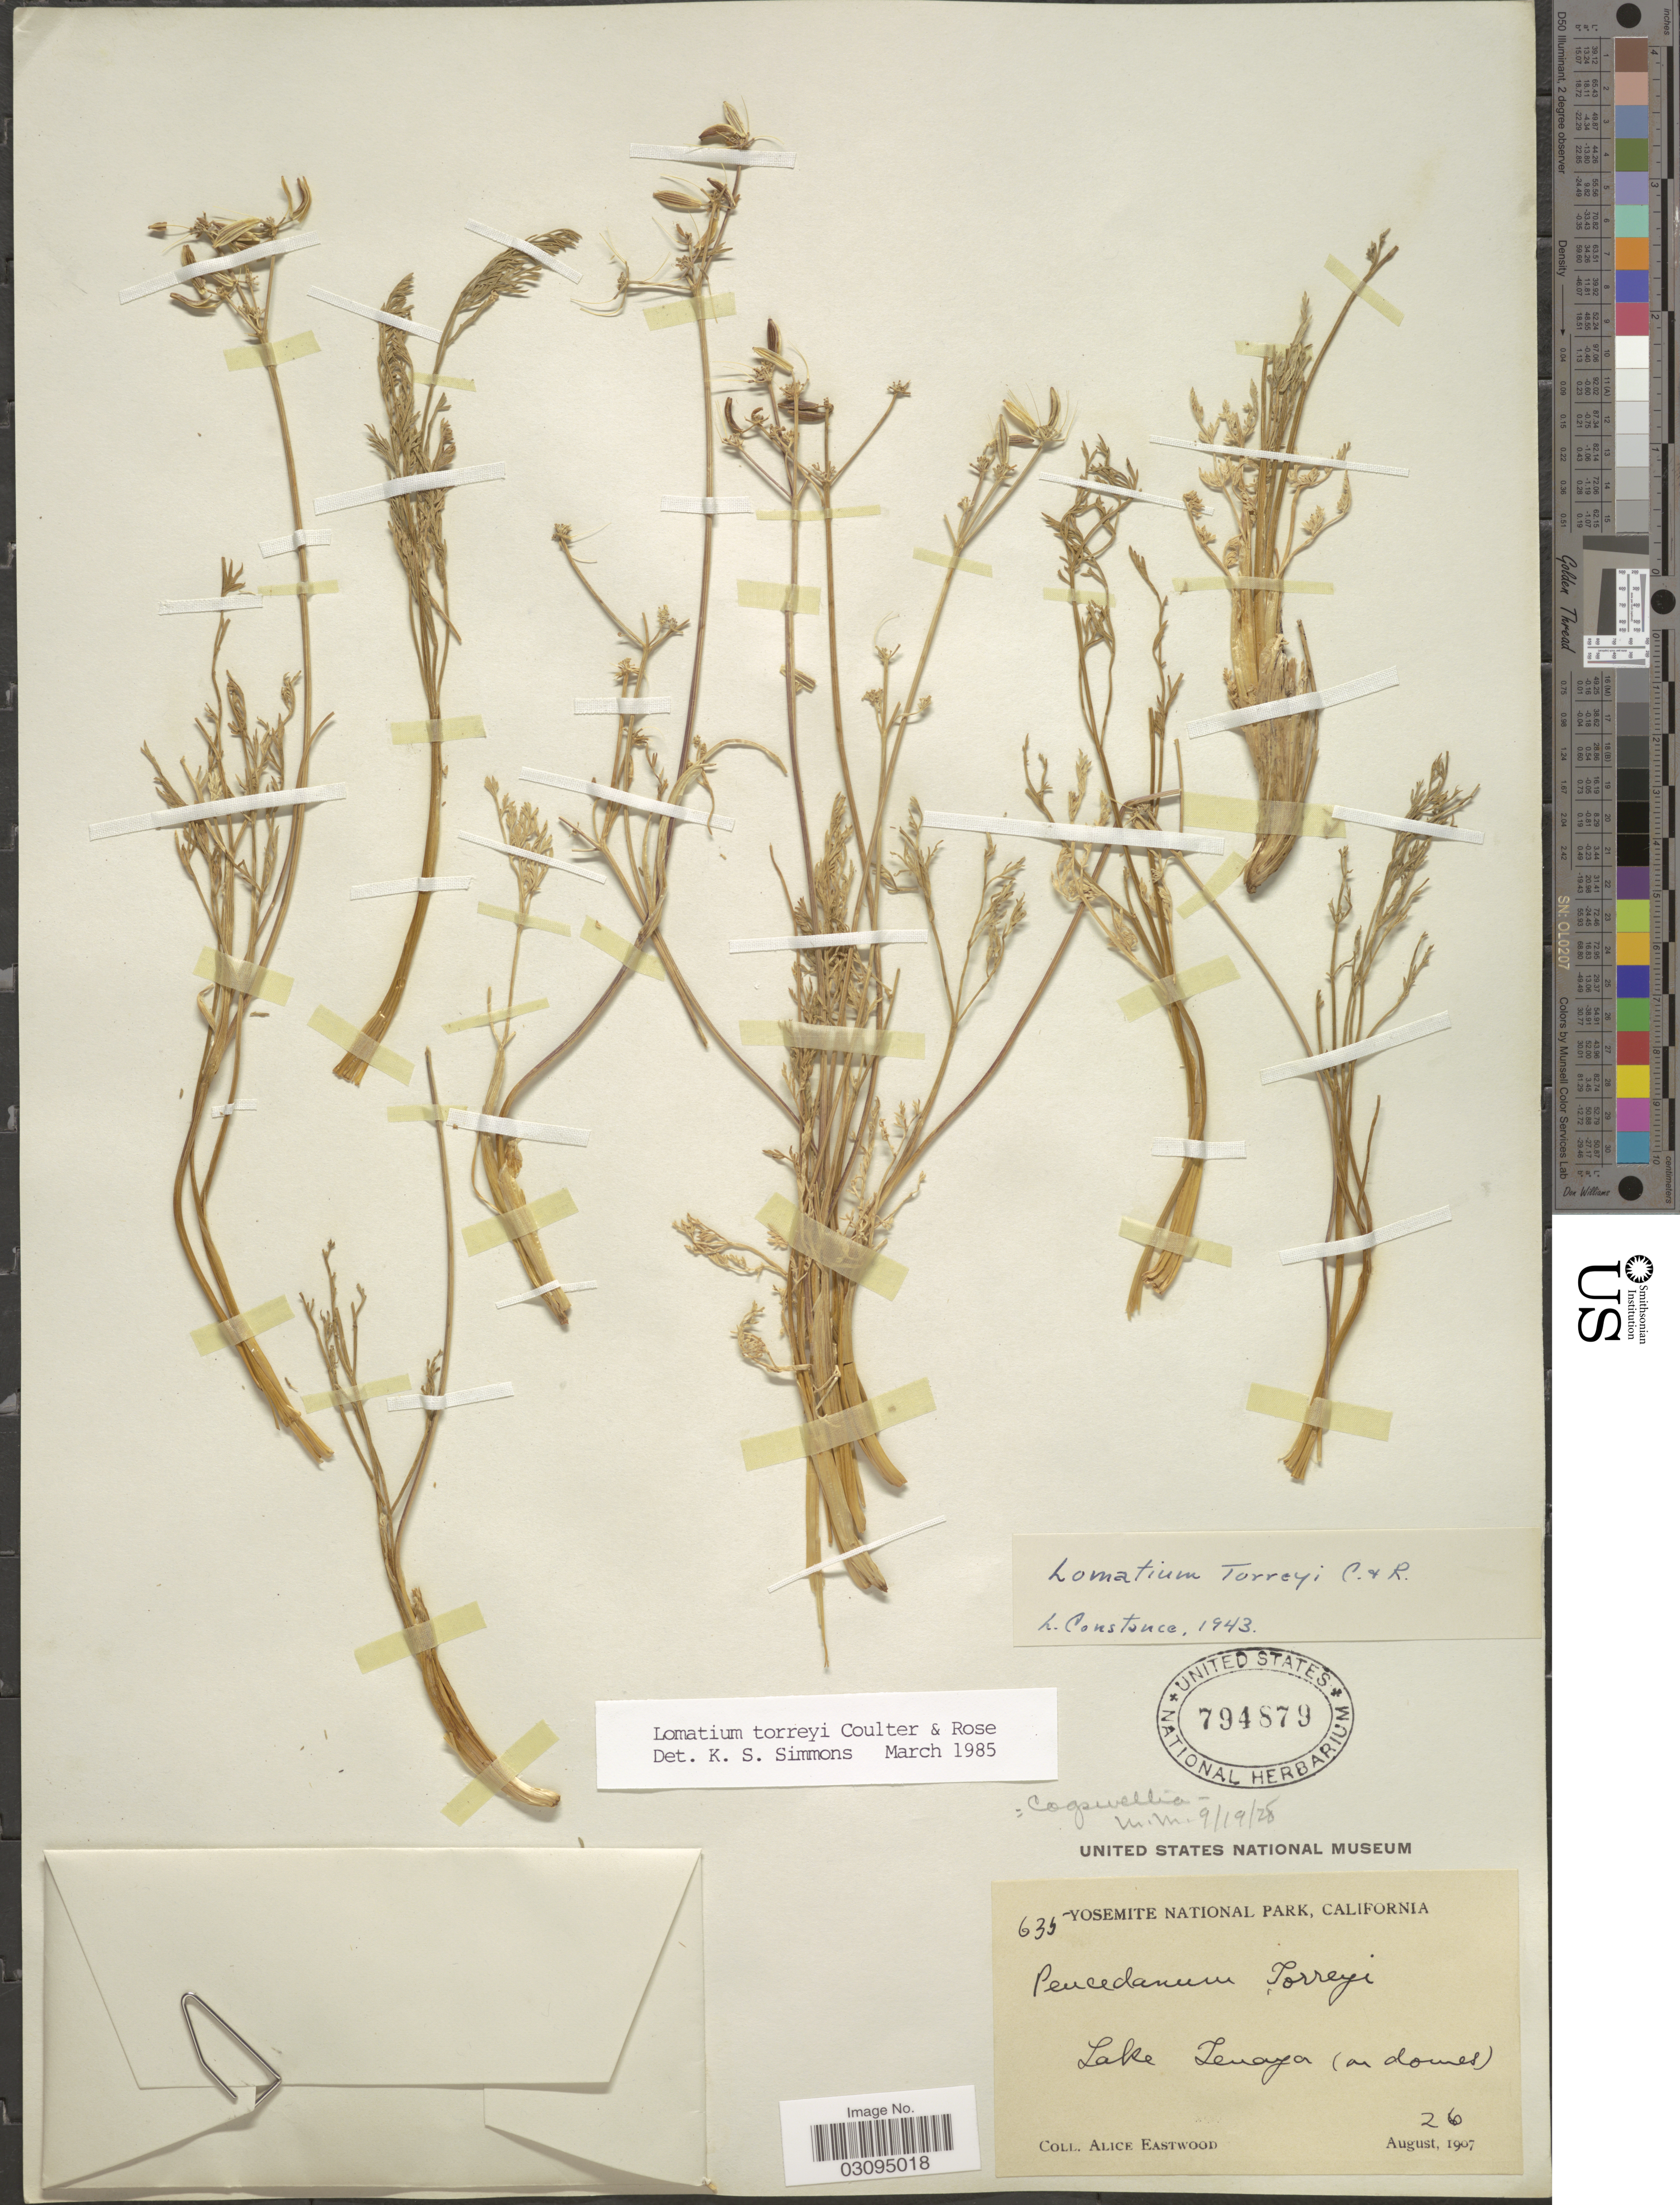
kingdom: Plantae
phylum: Tracheophyta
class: Magnoliopsida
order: Apiales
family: Apiaceae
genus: Lomatium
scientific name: Lomatium torreyi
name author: (J.M. Coult. & Rose) J.M. Coult. & Rose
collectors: A. Eastwood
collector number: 635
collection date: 1907-08-26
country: United States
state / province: California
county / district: Mariposa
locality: Yosemite National Park, Lake Tenaya.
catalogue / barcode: US 794879